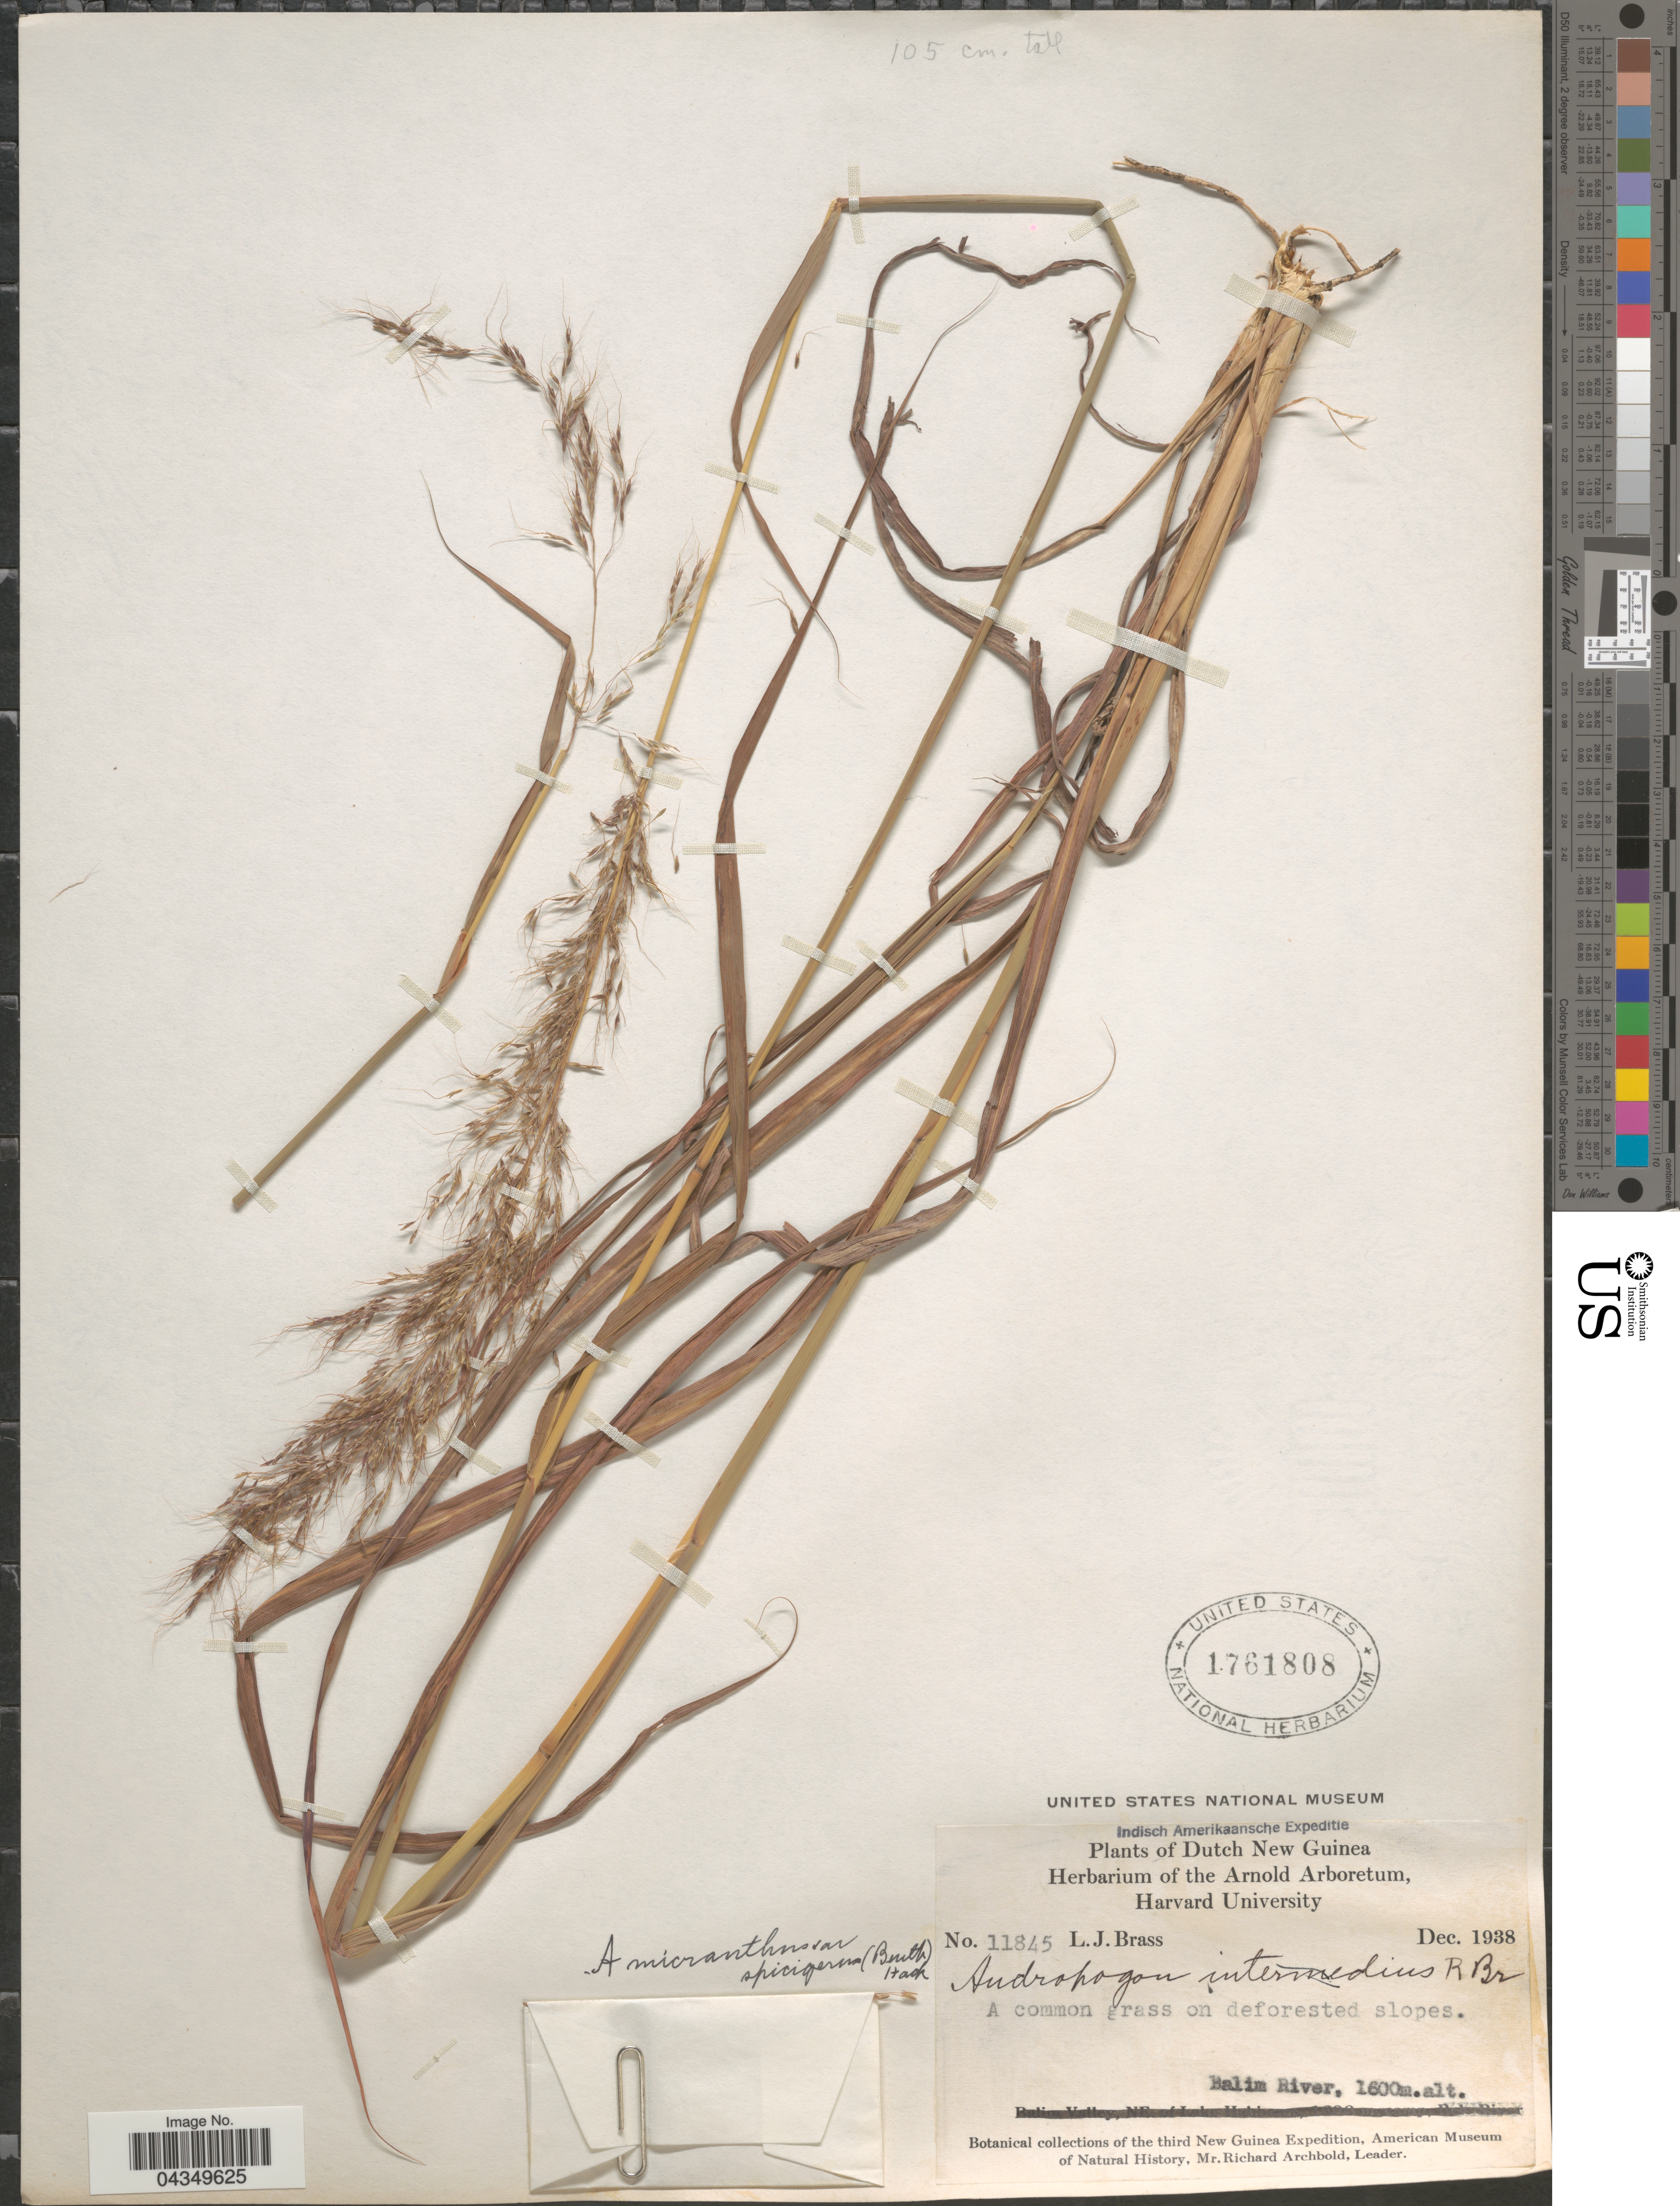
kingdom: Plantae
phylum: Tracheophyta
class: Liliopsida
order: Poales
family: Poaceae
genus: Capillipedium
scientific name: Capillipedium parviflorum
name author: (R. Br.) Stapf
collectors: L. J. Brass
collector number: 11845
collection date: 1938-12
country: Indonesia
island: New Guinea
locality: Indisch Amerikaansche Expeditie. Dutch New Guinea. Balim River. The third New Guinea Expedition.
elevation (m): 1600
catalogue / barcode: US 1761808